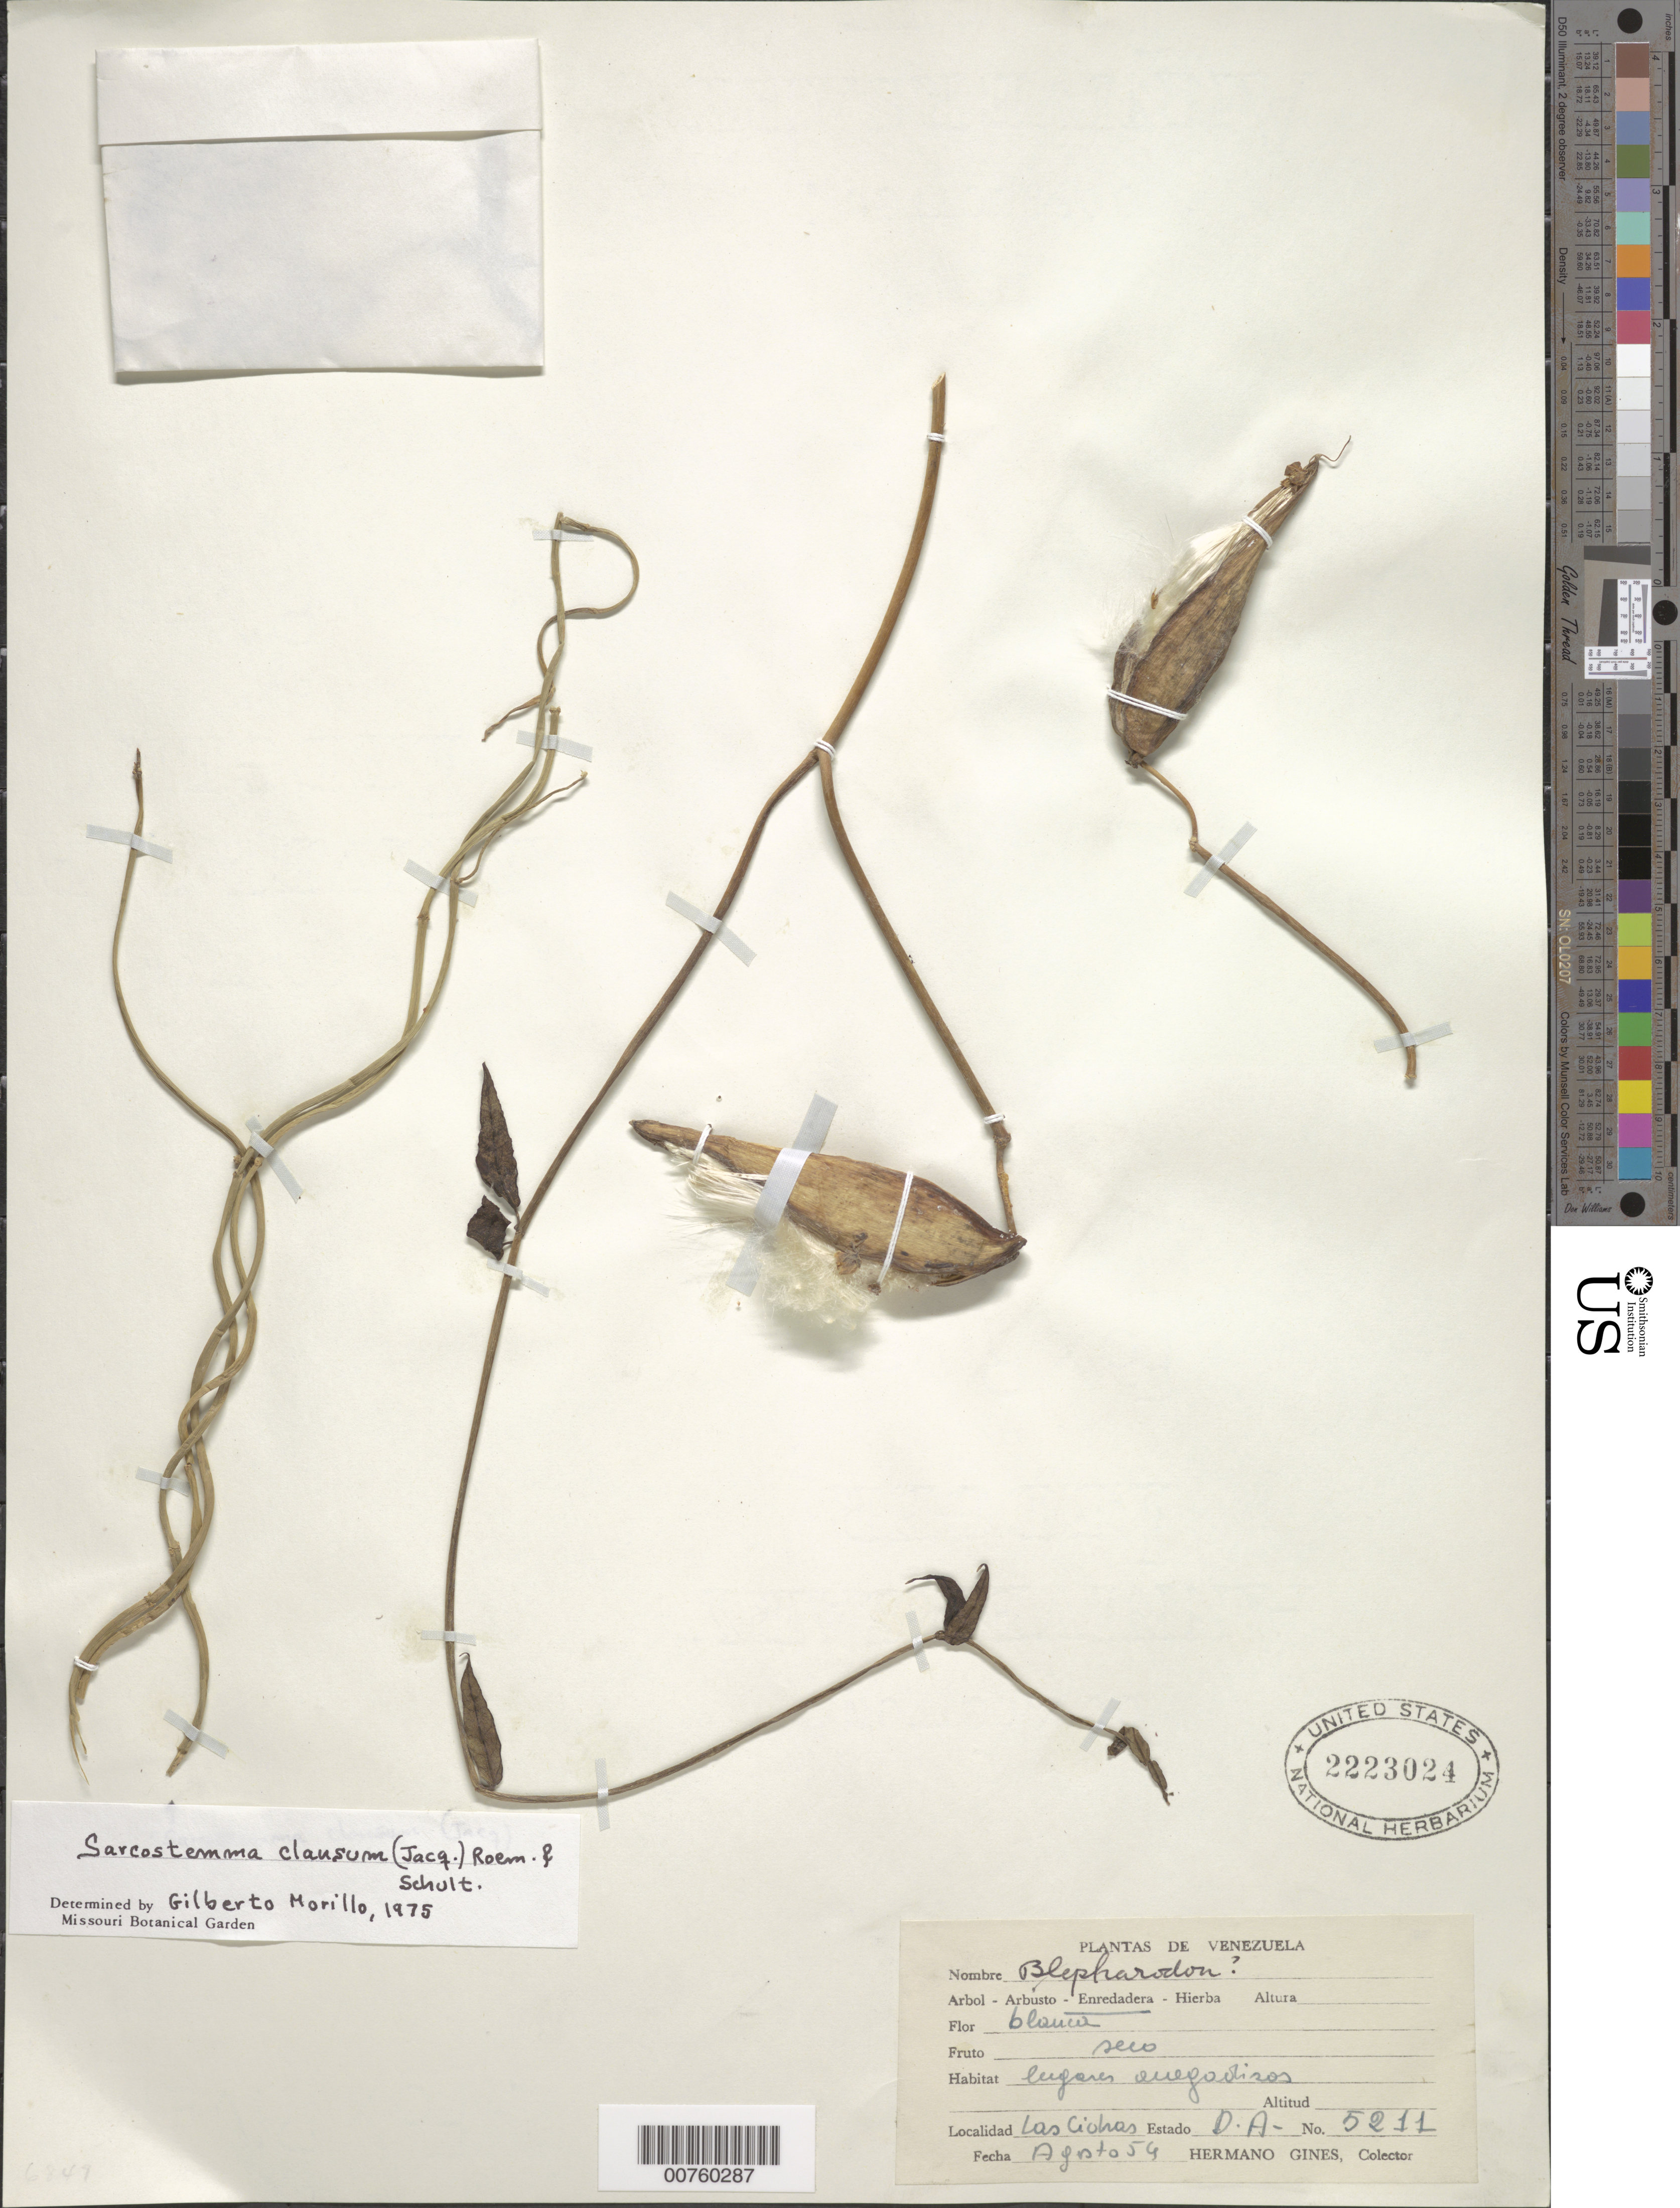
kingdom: Plantae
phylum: Tracheophyta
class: Magnoliopsida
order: Gentianales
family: Apocynaceae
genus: Sarcostemma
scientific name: Sarcostemma clausum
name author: (Jacq.) Schult.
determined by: Morillo, G. N.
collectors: H. Gines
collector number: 5211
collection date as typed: Aug-54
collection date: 1954-08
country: Venezuela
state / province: Delta Amacuro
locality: Las Cioras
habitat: Lugares anegadisos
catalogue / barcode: US 2223024